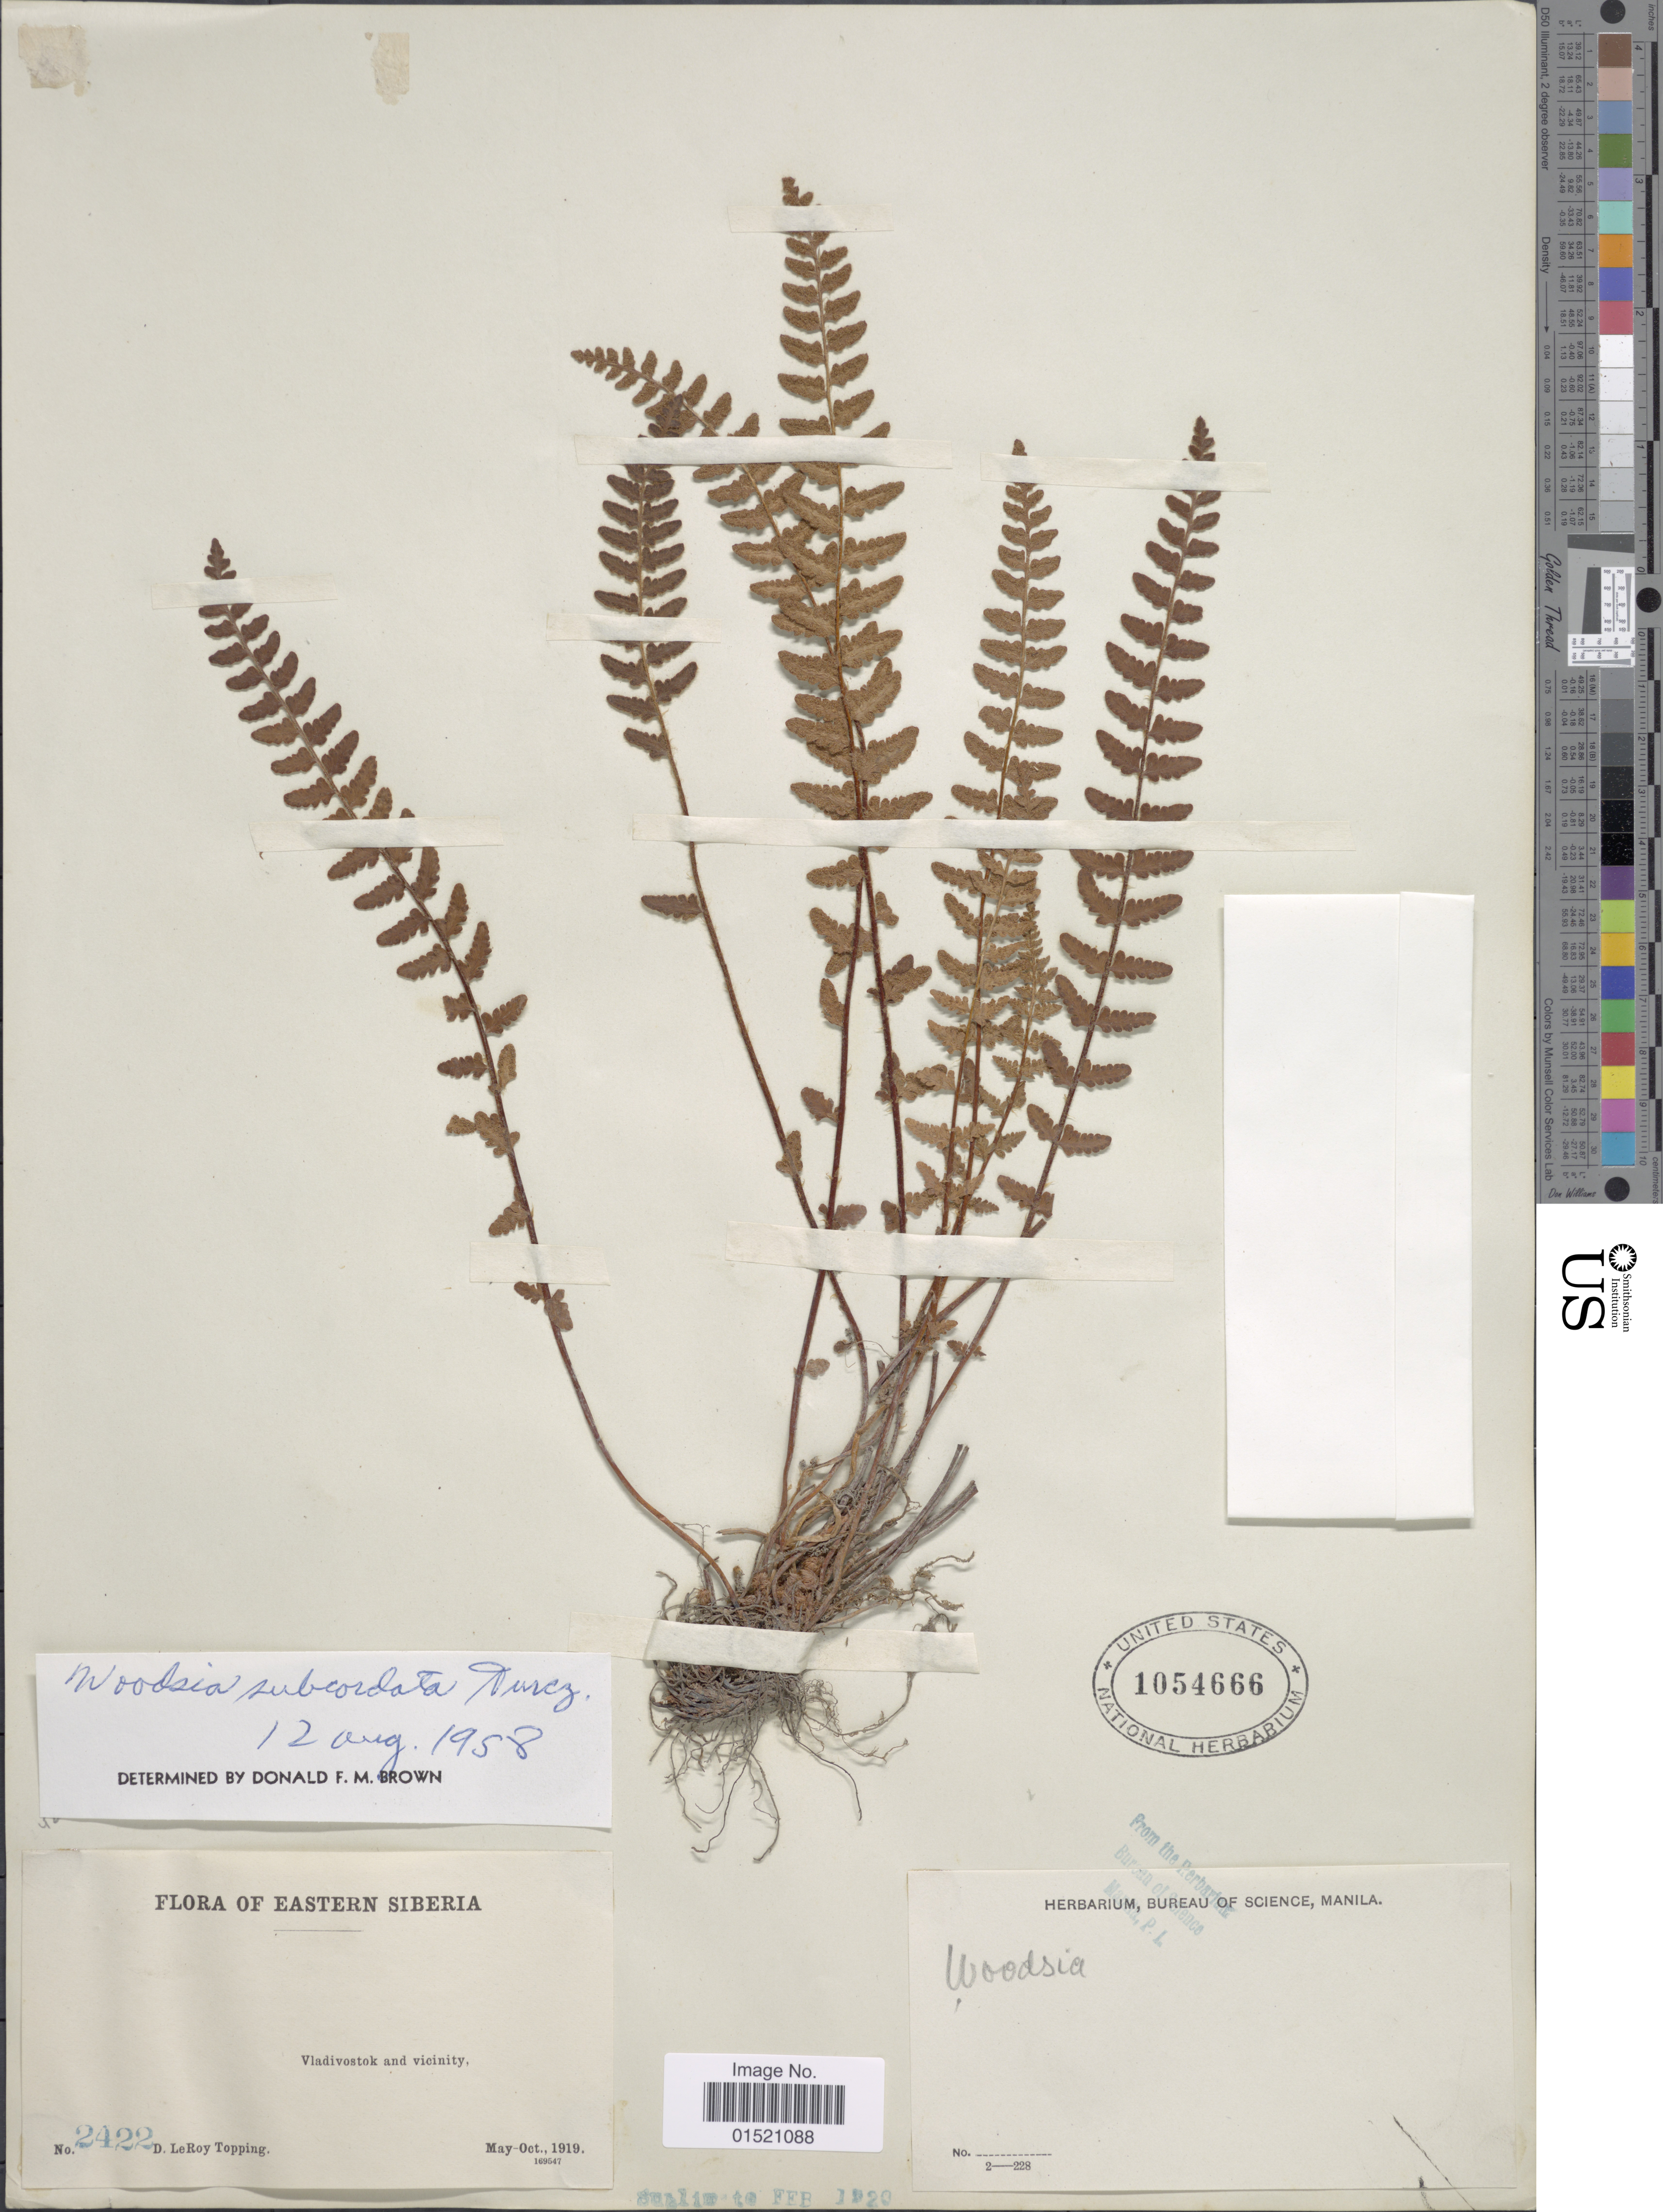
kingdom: Plantae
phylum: Tracheophyta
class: Polypodiopsida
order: Polypodiales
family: Woodsiaceae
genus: Woodsia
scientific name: Woodsia subcordata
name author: Turcz.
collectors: D. L. Topping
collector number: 2422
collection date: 1919-05/1919-10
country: Russian Federation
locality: Eastern Siberia, Vladivostok and vicinity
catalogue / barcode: US 1054666